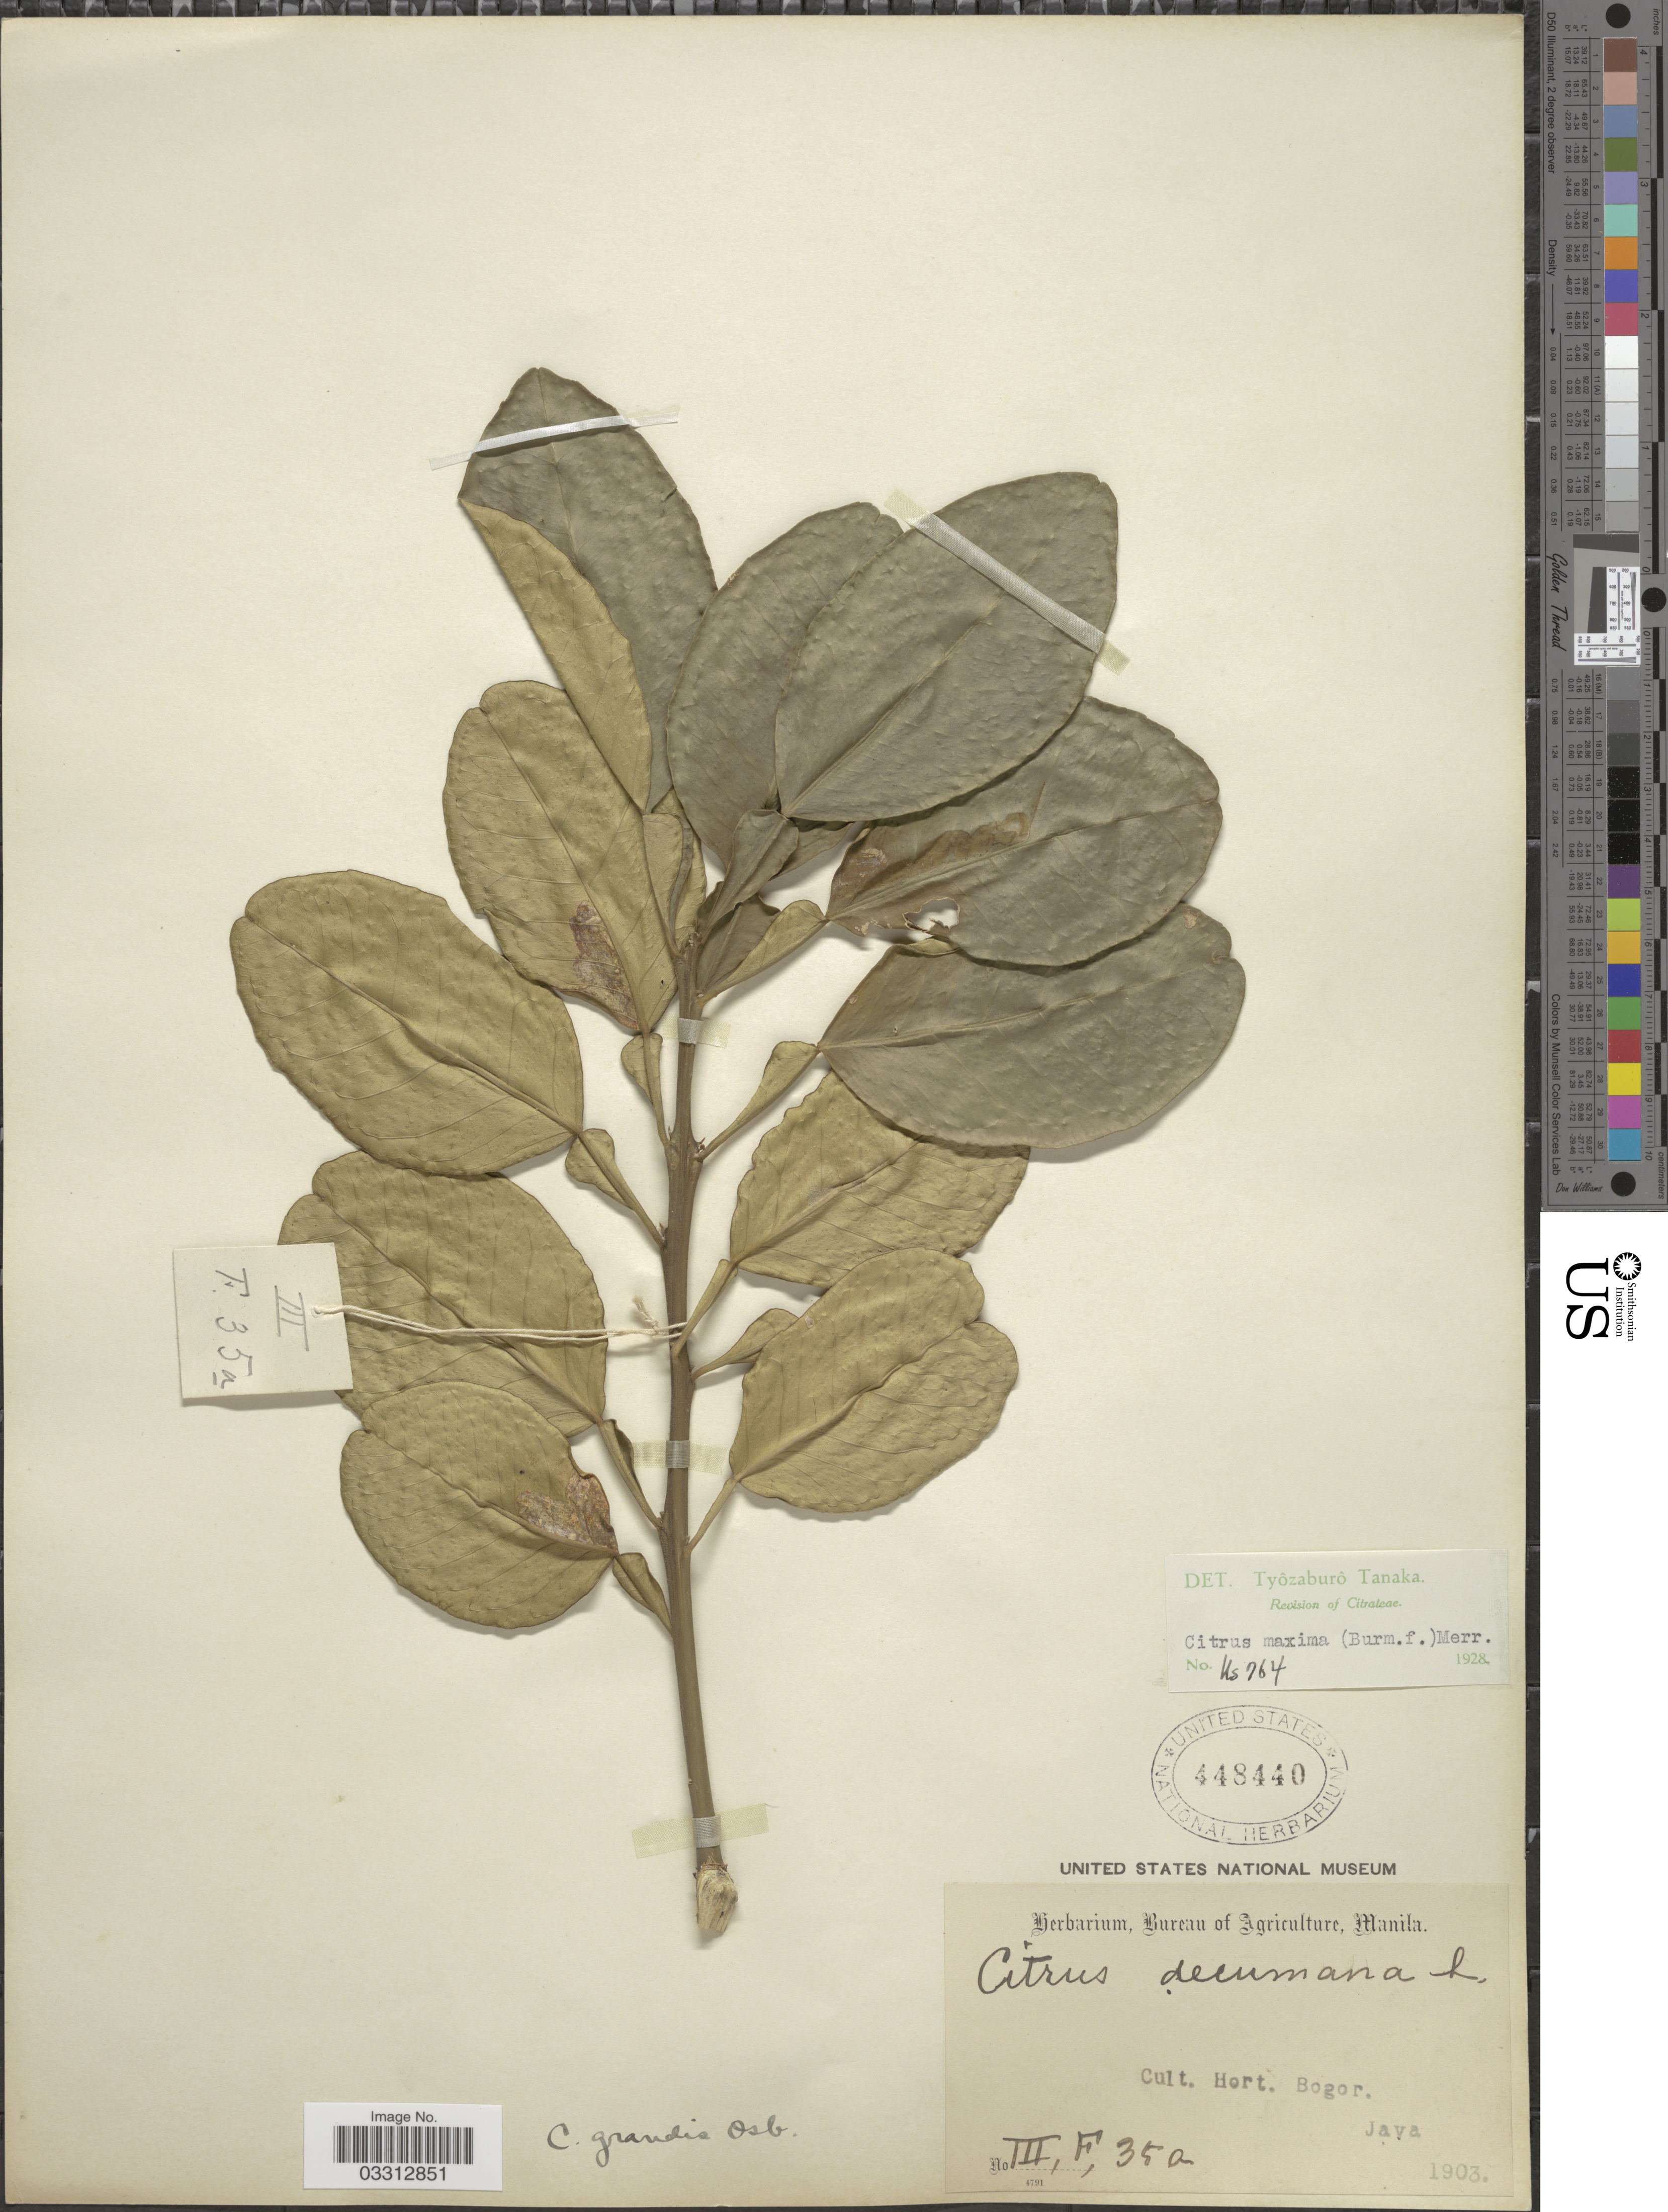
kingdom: Plantae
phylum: Tracheophyta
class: Magnoliopsida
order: Sapindales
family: Rutaceae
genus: Citrus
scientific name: Citrus maxima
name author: (Burm.) Merr.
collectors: Ex herb. Bureau of Agriculture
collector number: III,F,35a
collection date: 1903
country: Indonesia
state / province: Java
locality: Cult. Hort. Bogor. Java.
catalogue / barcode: US 448440